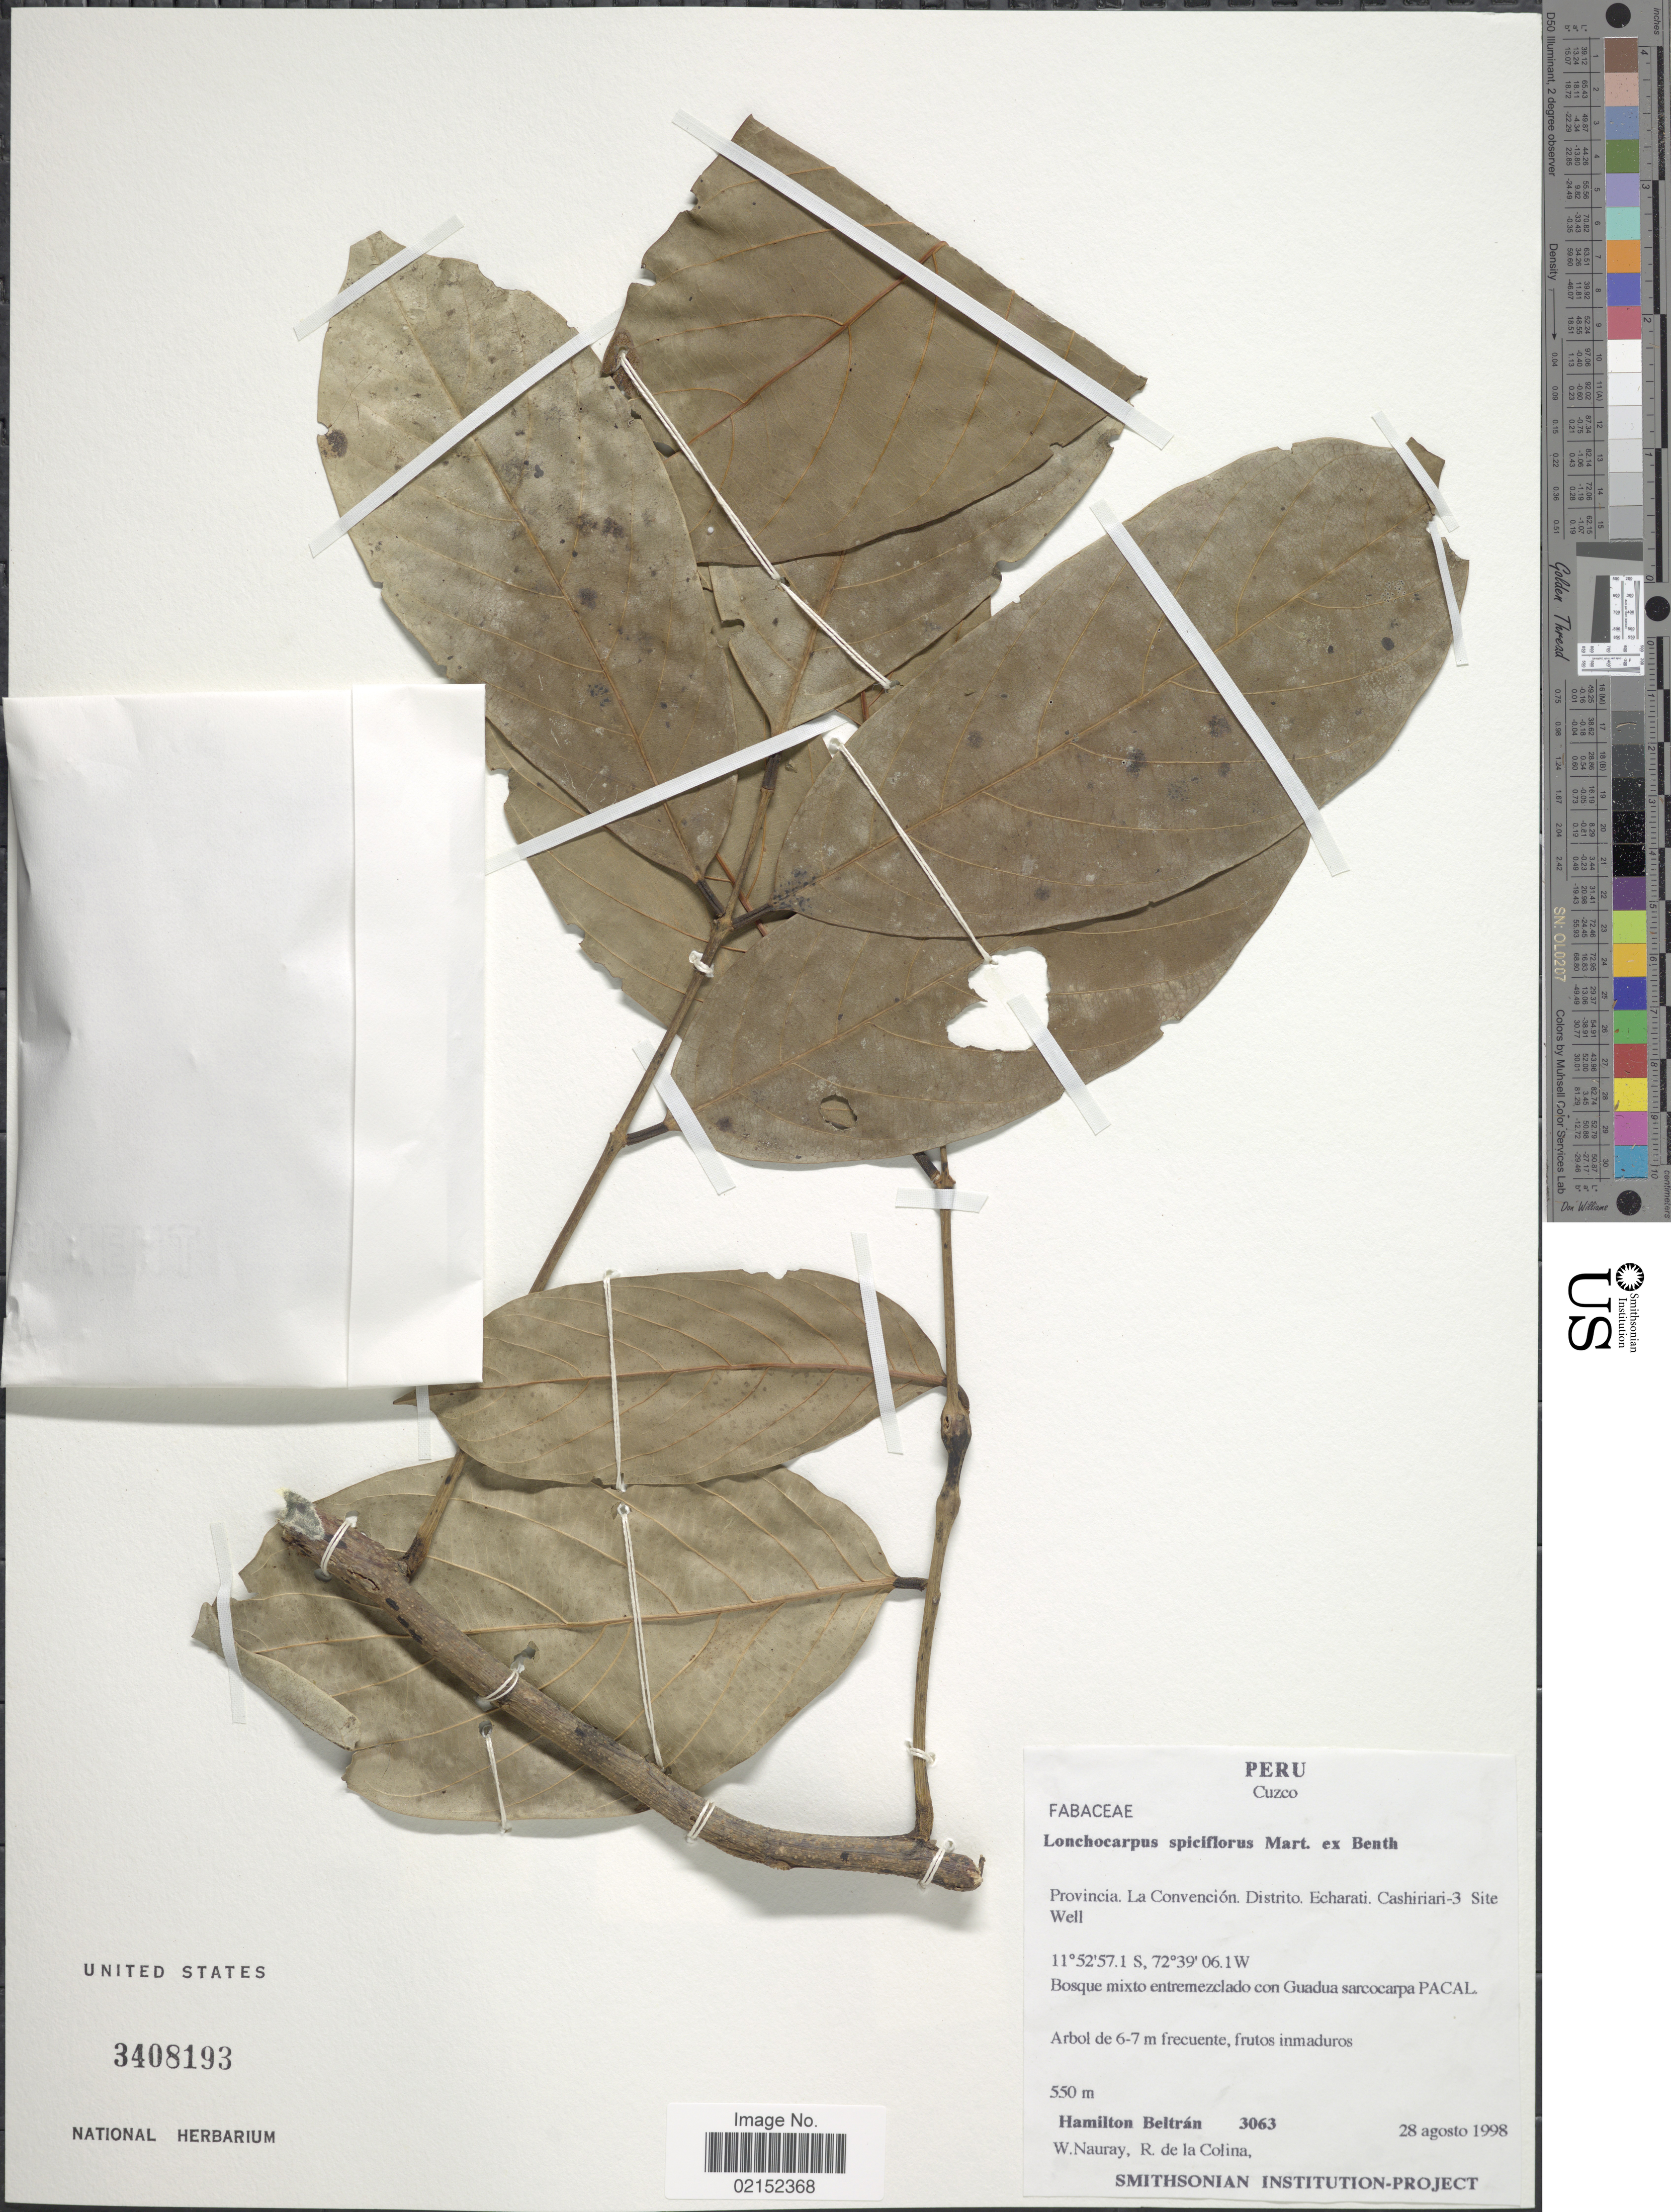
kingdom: Plantae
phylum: Tracheophyta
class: Magnoliopsida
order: Fabales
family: Fabaceae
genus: Lonchocarpus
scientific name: Lonchocarpus spiciflorus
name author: Mart. ex Benth.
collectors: H. Beltran, W. Nauray & R. Colina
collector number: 3063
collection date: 1998-08-28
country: Peru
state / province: Cusco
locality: Cuzco, Provincia. La Convencion, Distrito. Echarati, Cashiriari-3 Site Well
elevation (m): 550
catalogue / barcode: US 3408193